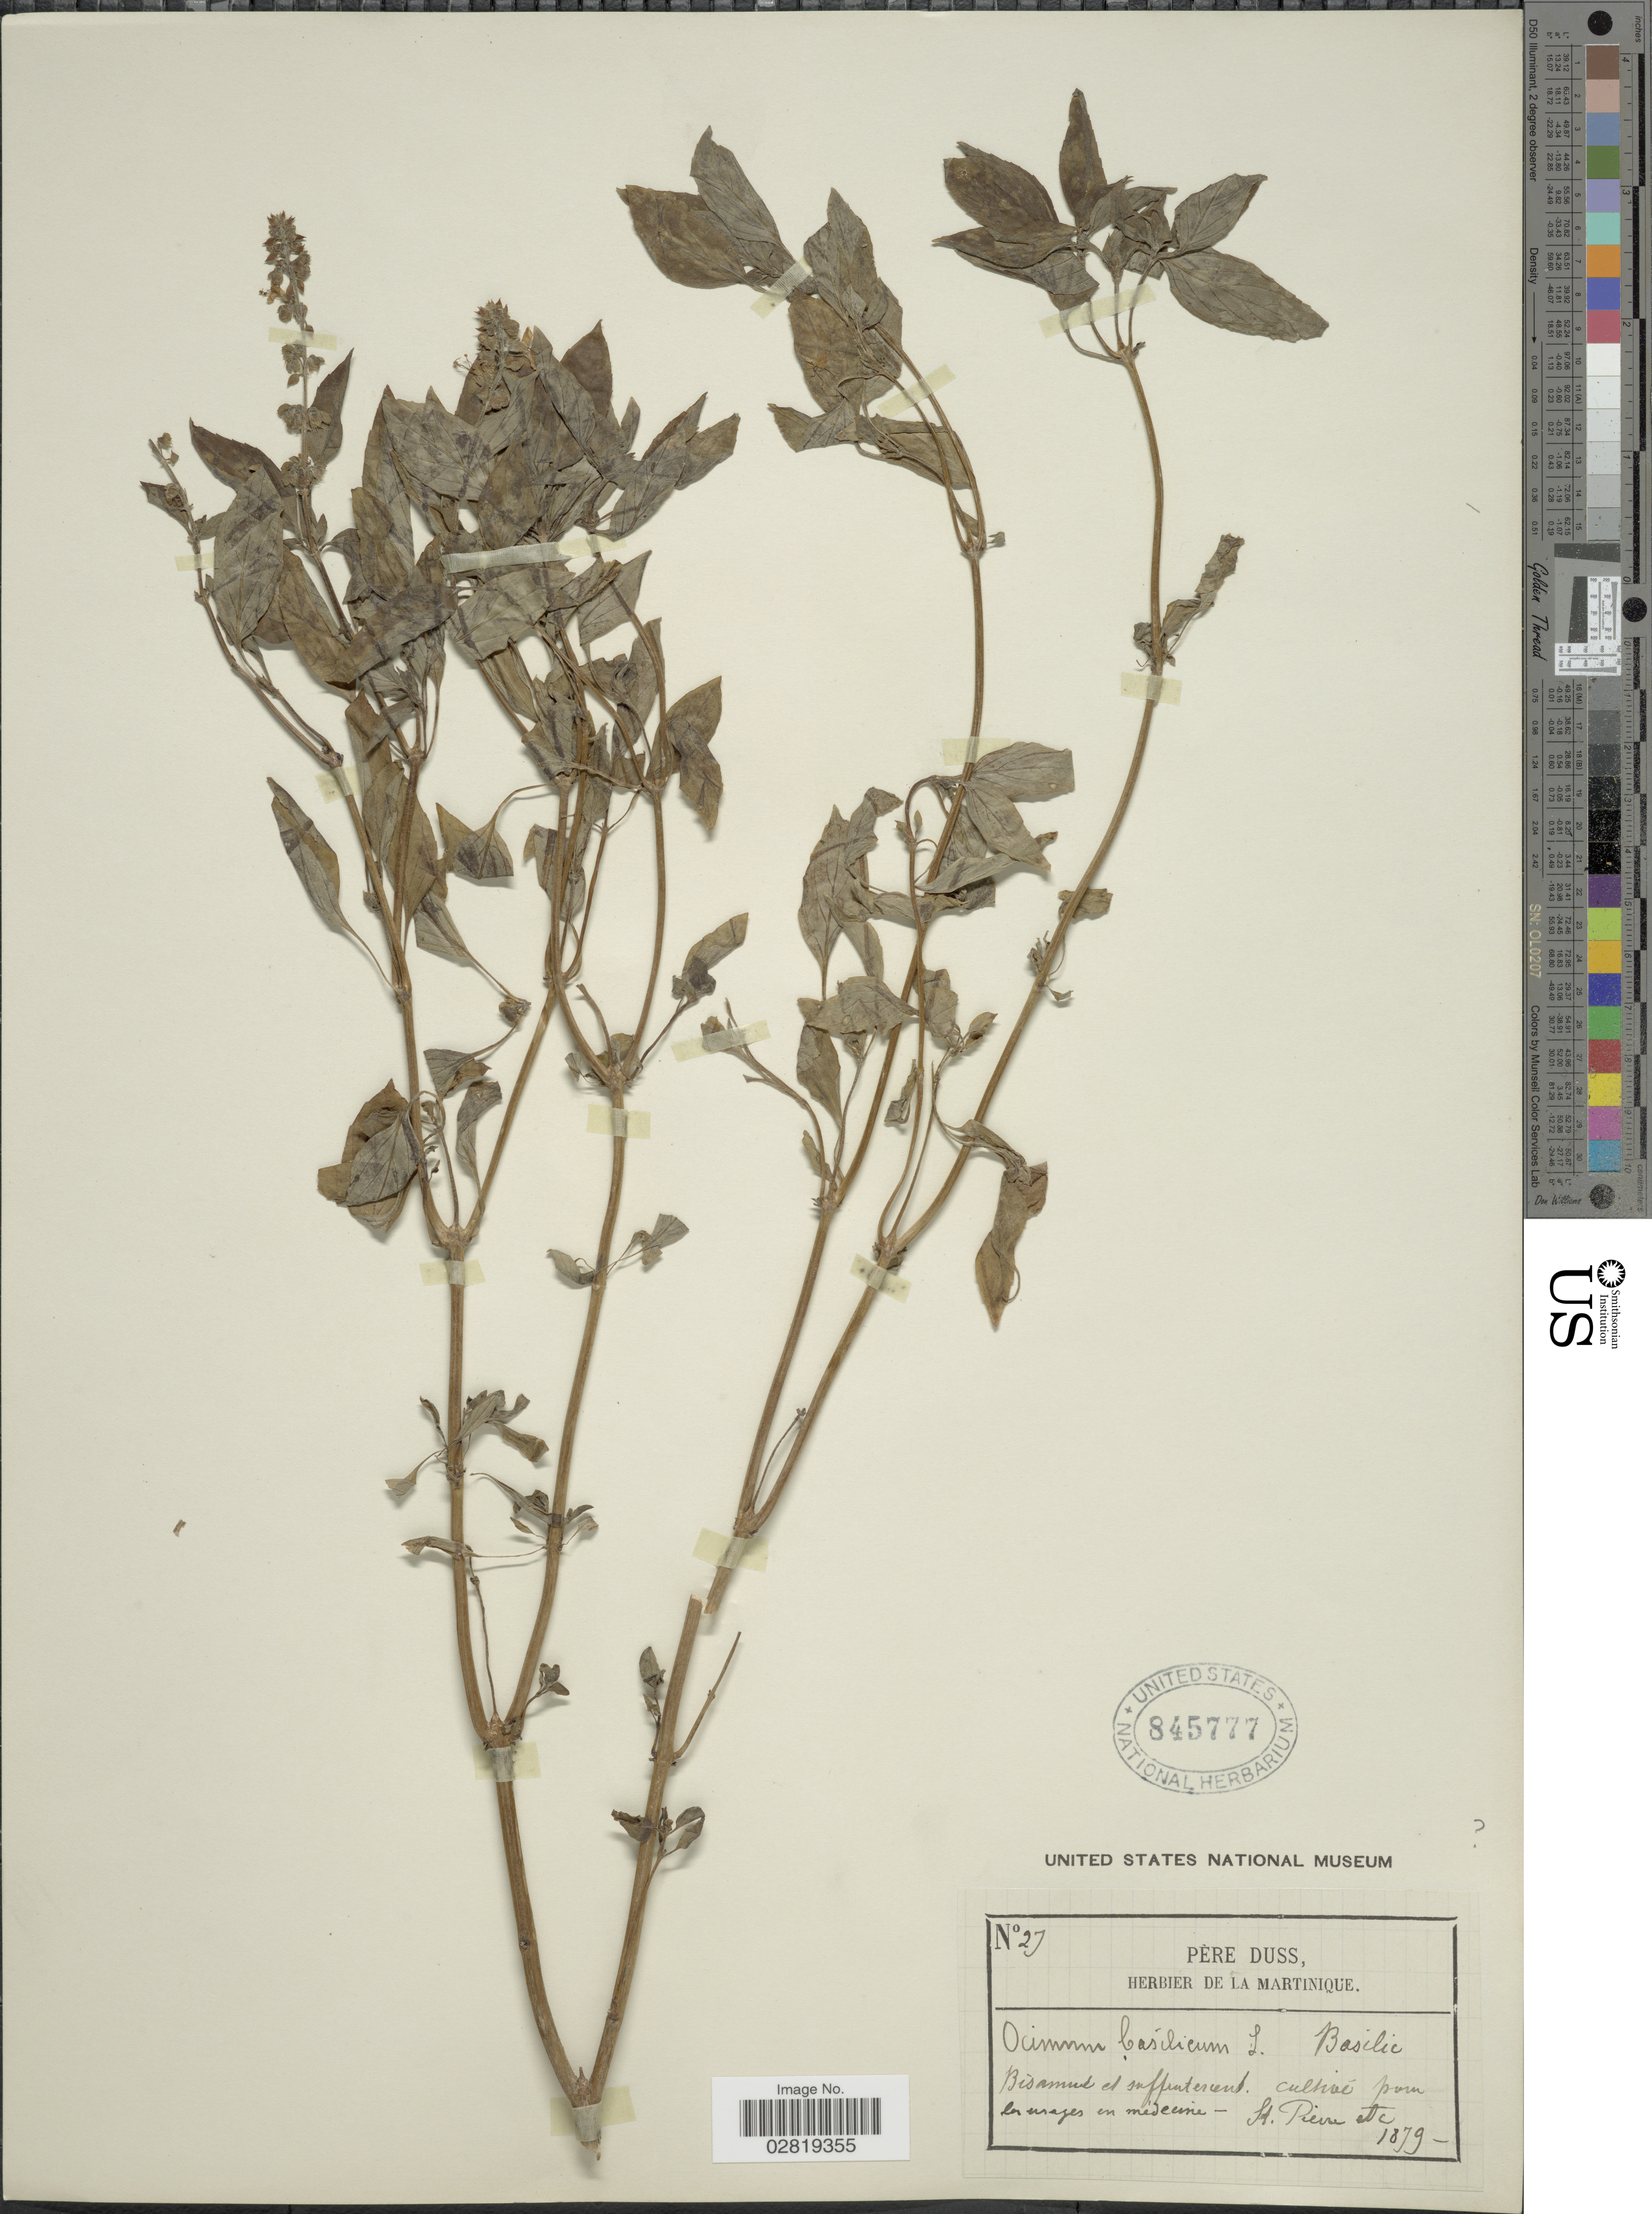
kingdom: Plantae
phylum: Tracheophyta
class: Magnoliopsida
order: Lamiales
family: Lamiaceae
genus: Ocimum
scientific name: Ocimum basilicum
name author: L.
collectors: Père Duss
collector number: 27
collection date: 1879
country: Martinique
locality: St. Pierre etc.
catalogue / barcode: US 845777